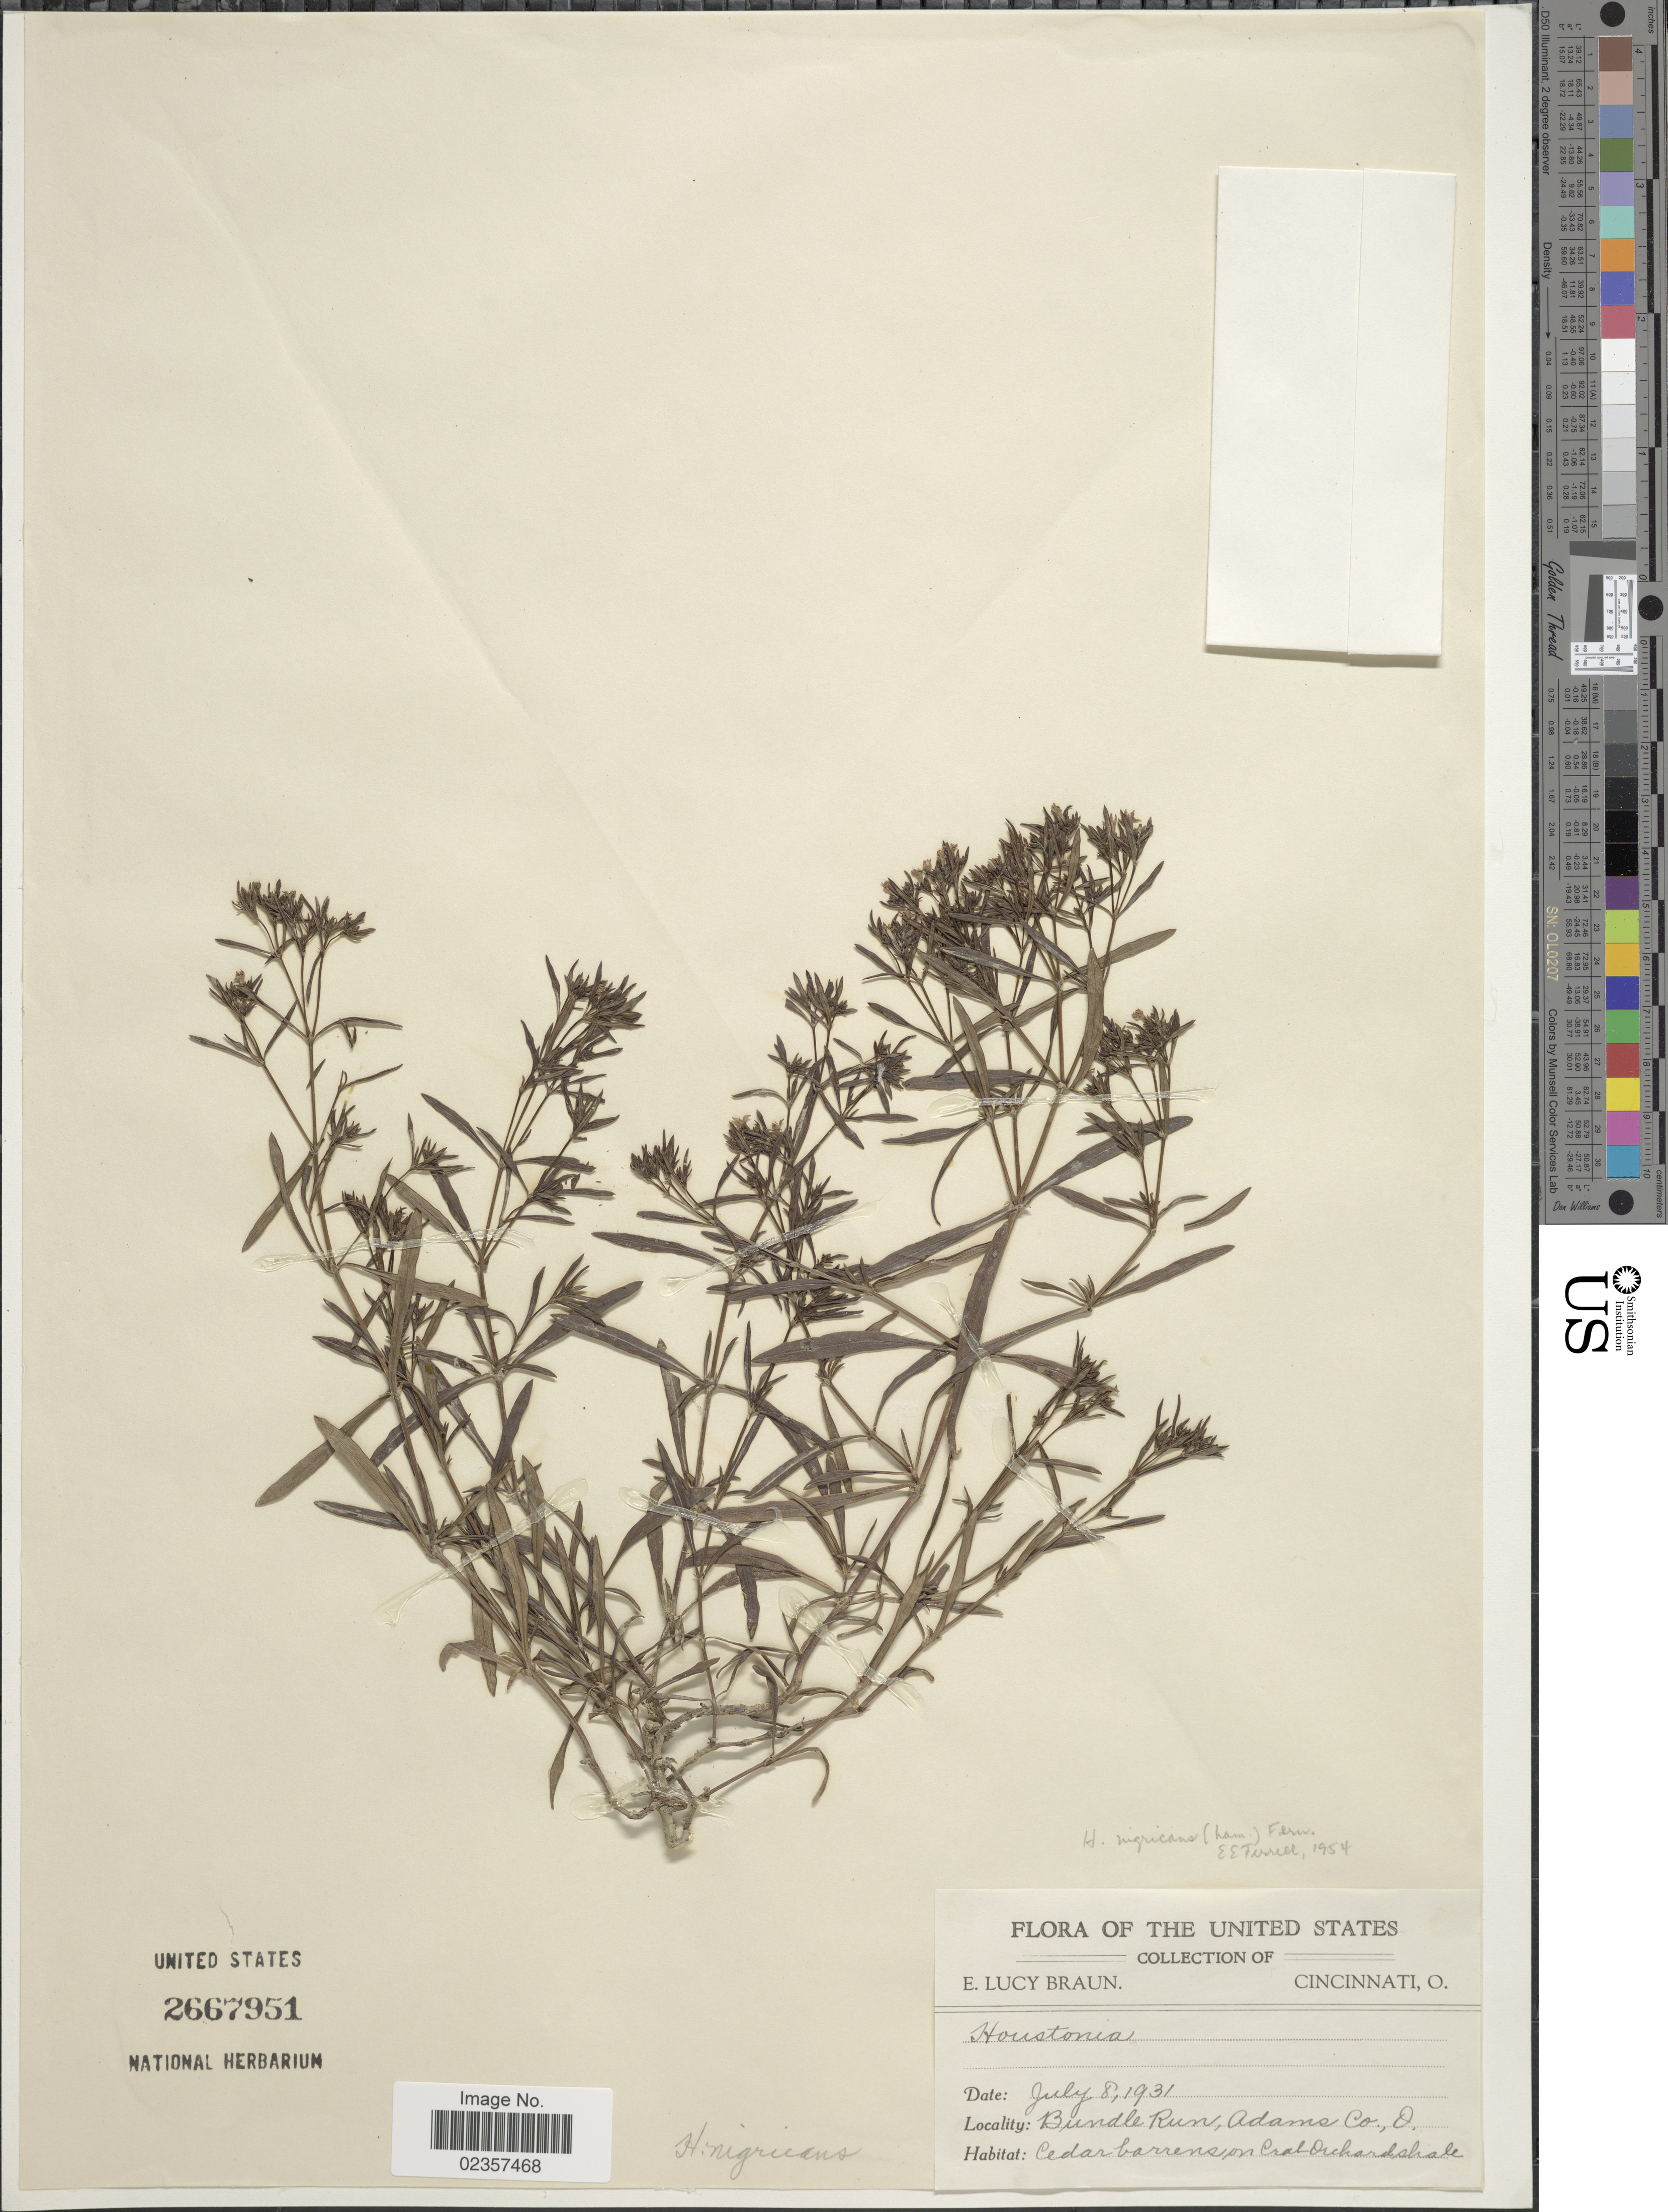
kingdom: Plantae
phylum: Tracheophyta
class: Magnoliopsida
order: Gentianales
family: Rubiaceae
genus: Houstonia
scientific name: Houstonia nigricans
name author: (Lam.) Fernald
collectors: E. L. Braun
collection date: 1931-07-08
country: United States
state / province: Ohio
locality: Bundle Run, Adams Co.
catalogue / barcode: US 2667951